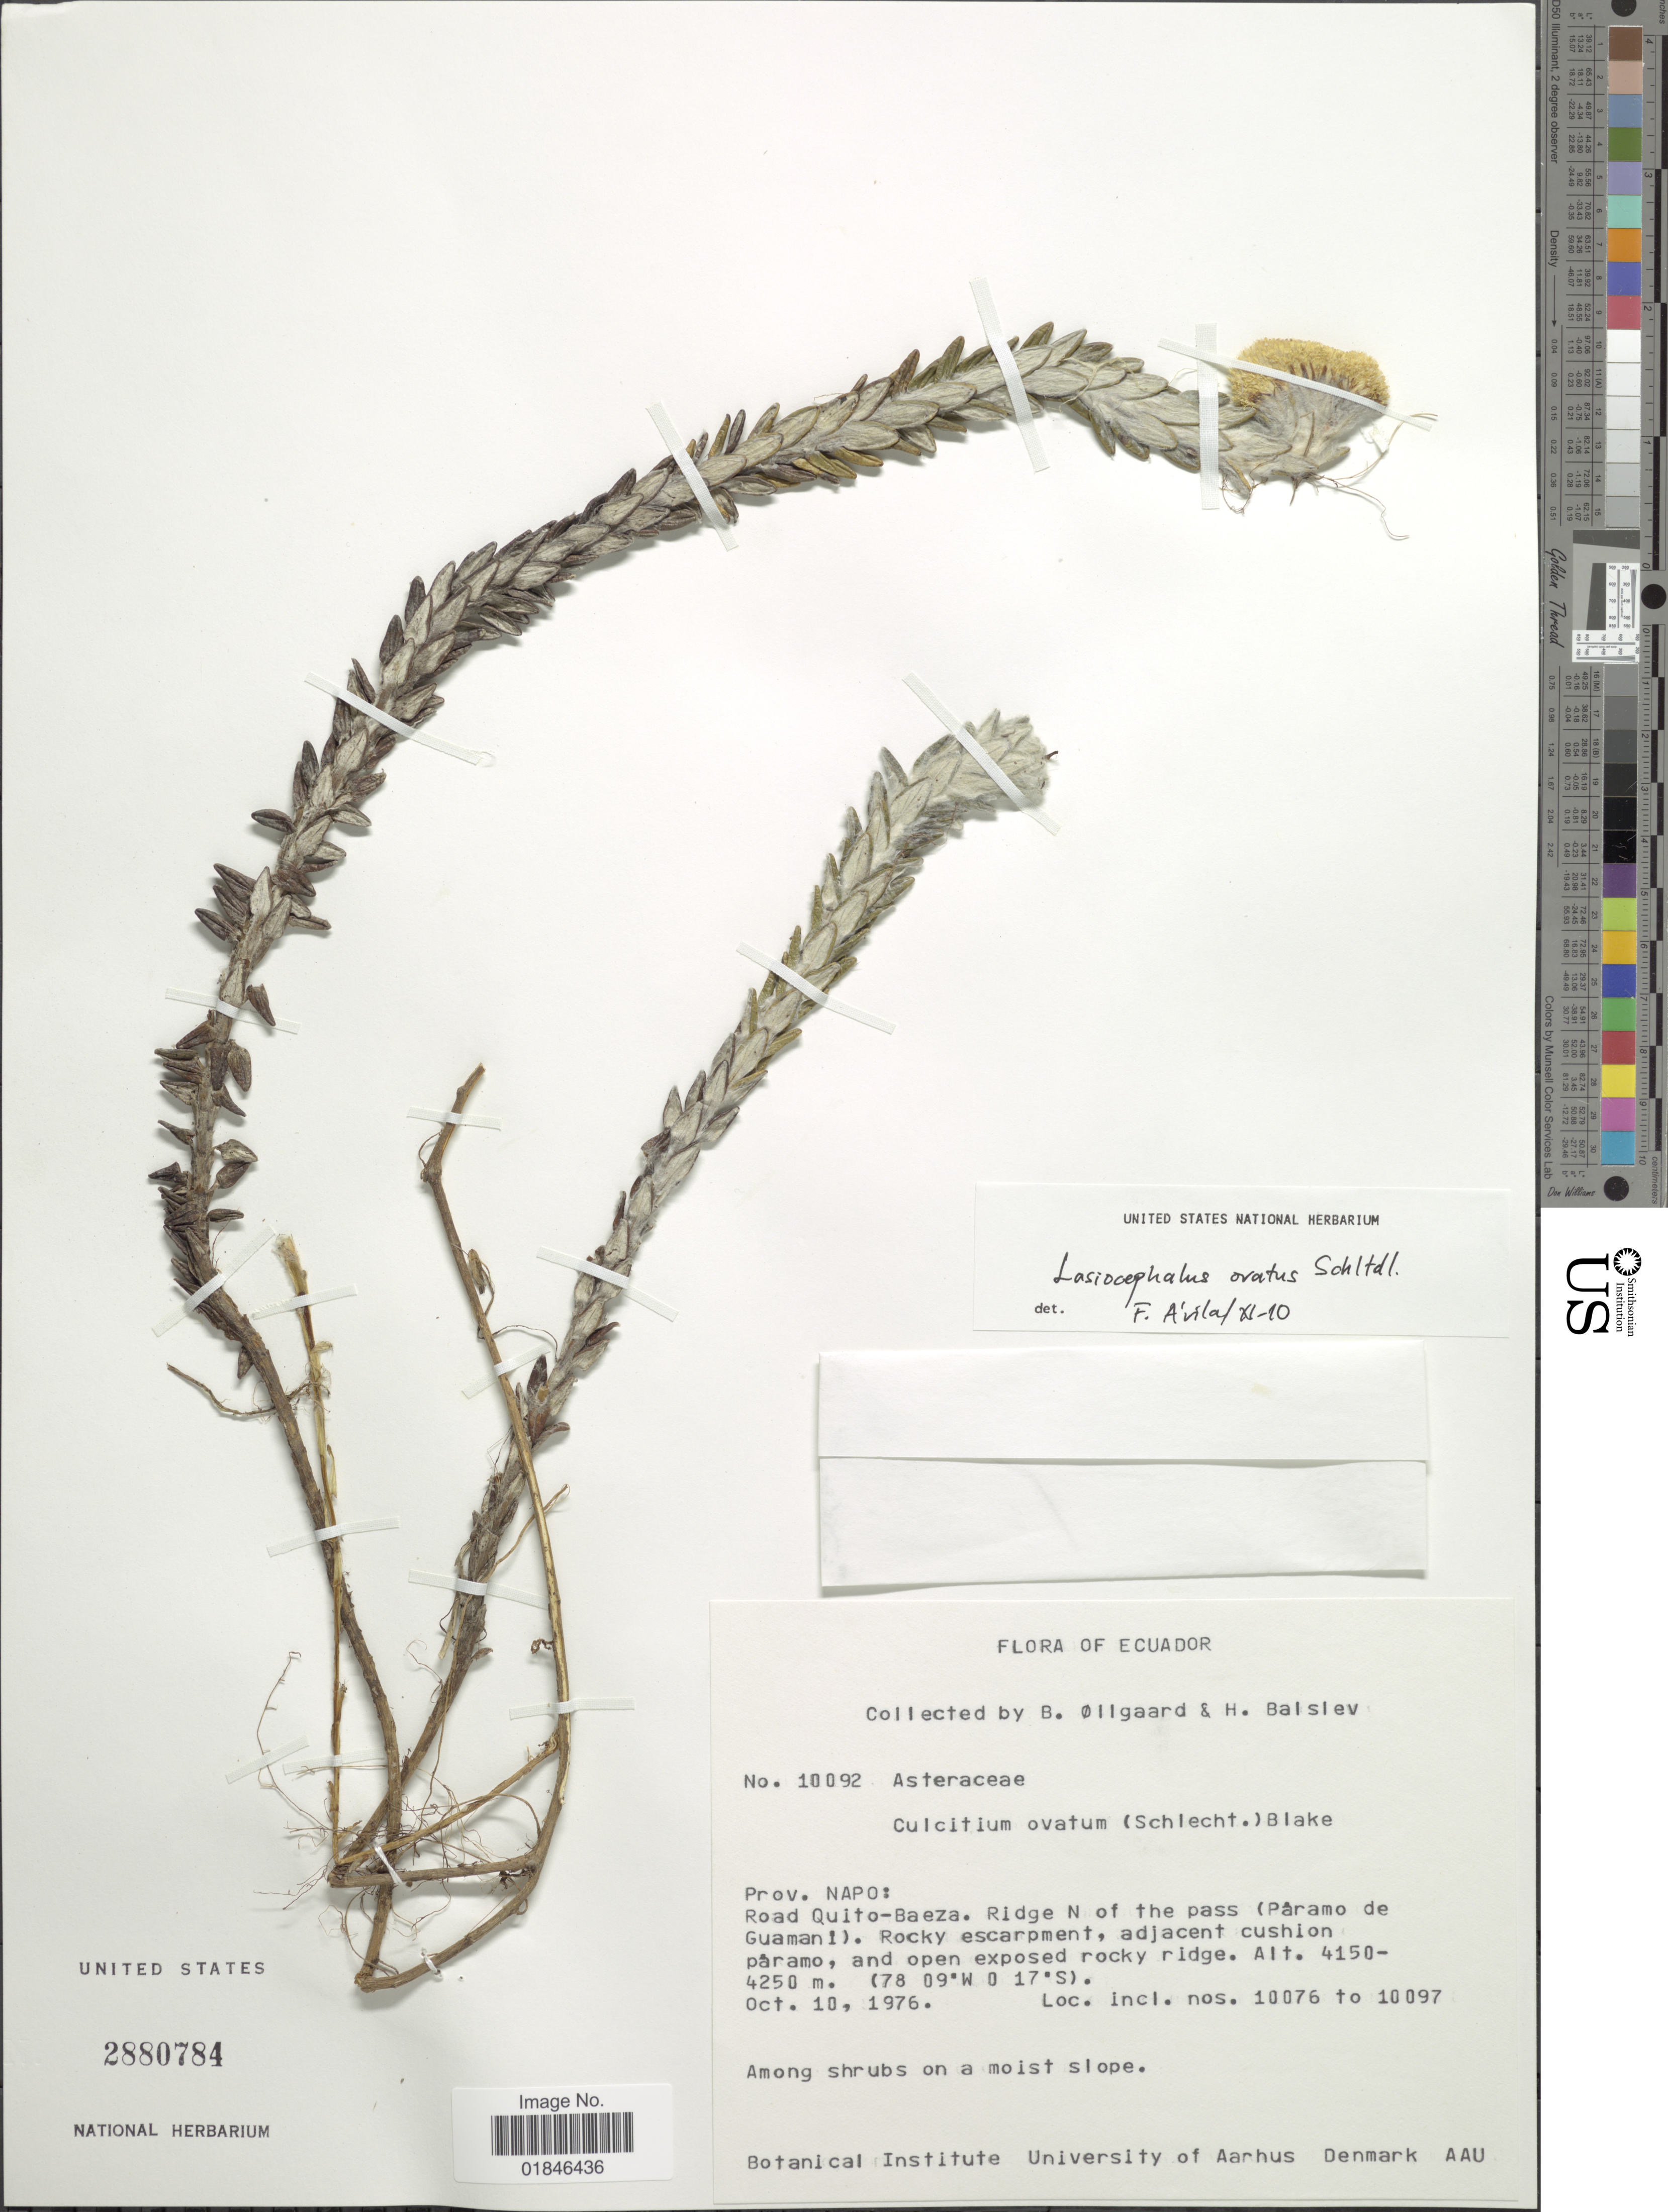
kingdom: Plantae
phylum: Tracheophyta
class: Magnoliopsida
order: Asterales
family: Asteraceae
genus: Senecio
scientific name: Senecio superandinus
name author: Cuatrec.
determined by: Salomon, Luciana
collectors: B. Øllgaard & H. Balslev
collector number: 10092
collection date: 1976-10-10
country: Ecuador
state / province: Napo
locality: Prov. Napo: Road Quito-Baeza. Ridge N of the pass (Paramo de Guamani).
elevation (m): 4150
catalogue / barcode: US 2880784